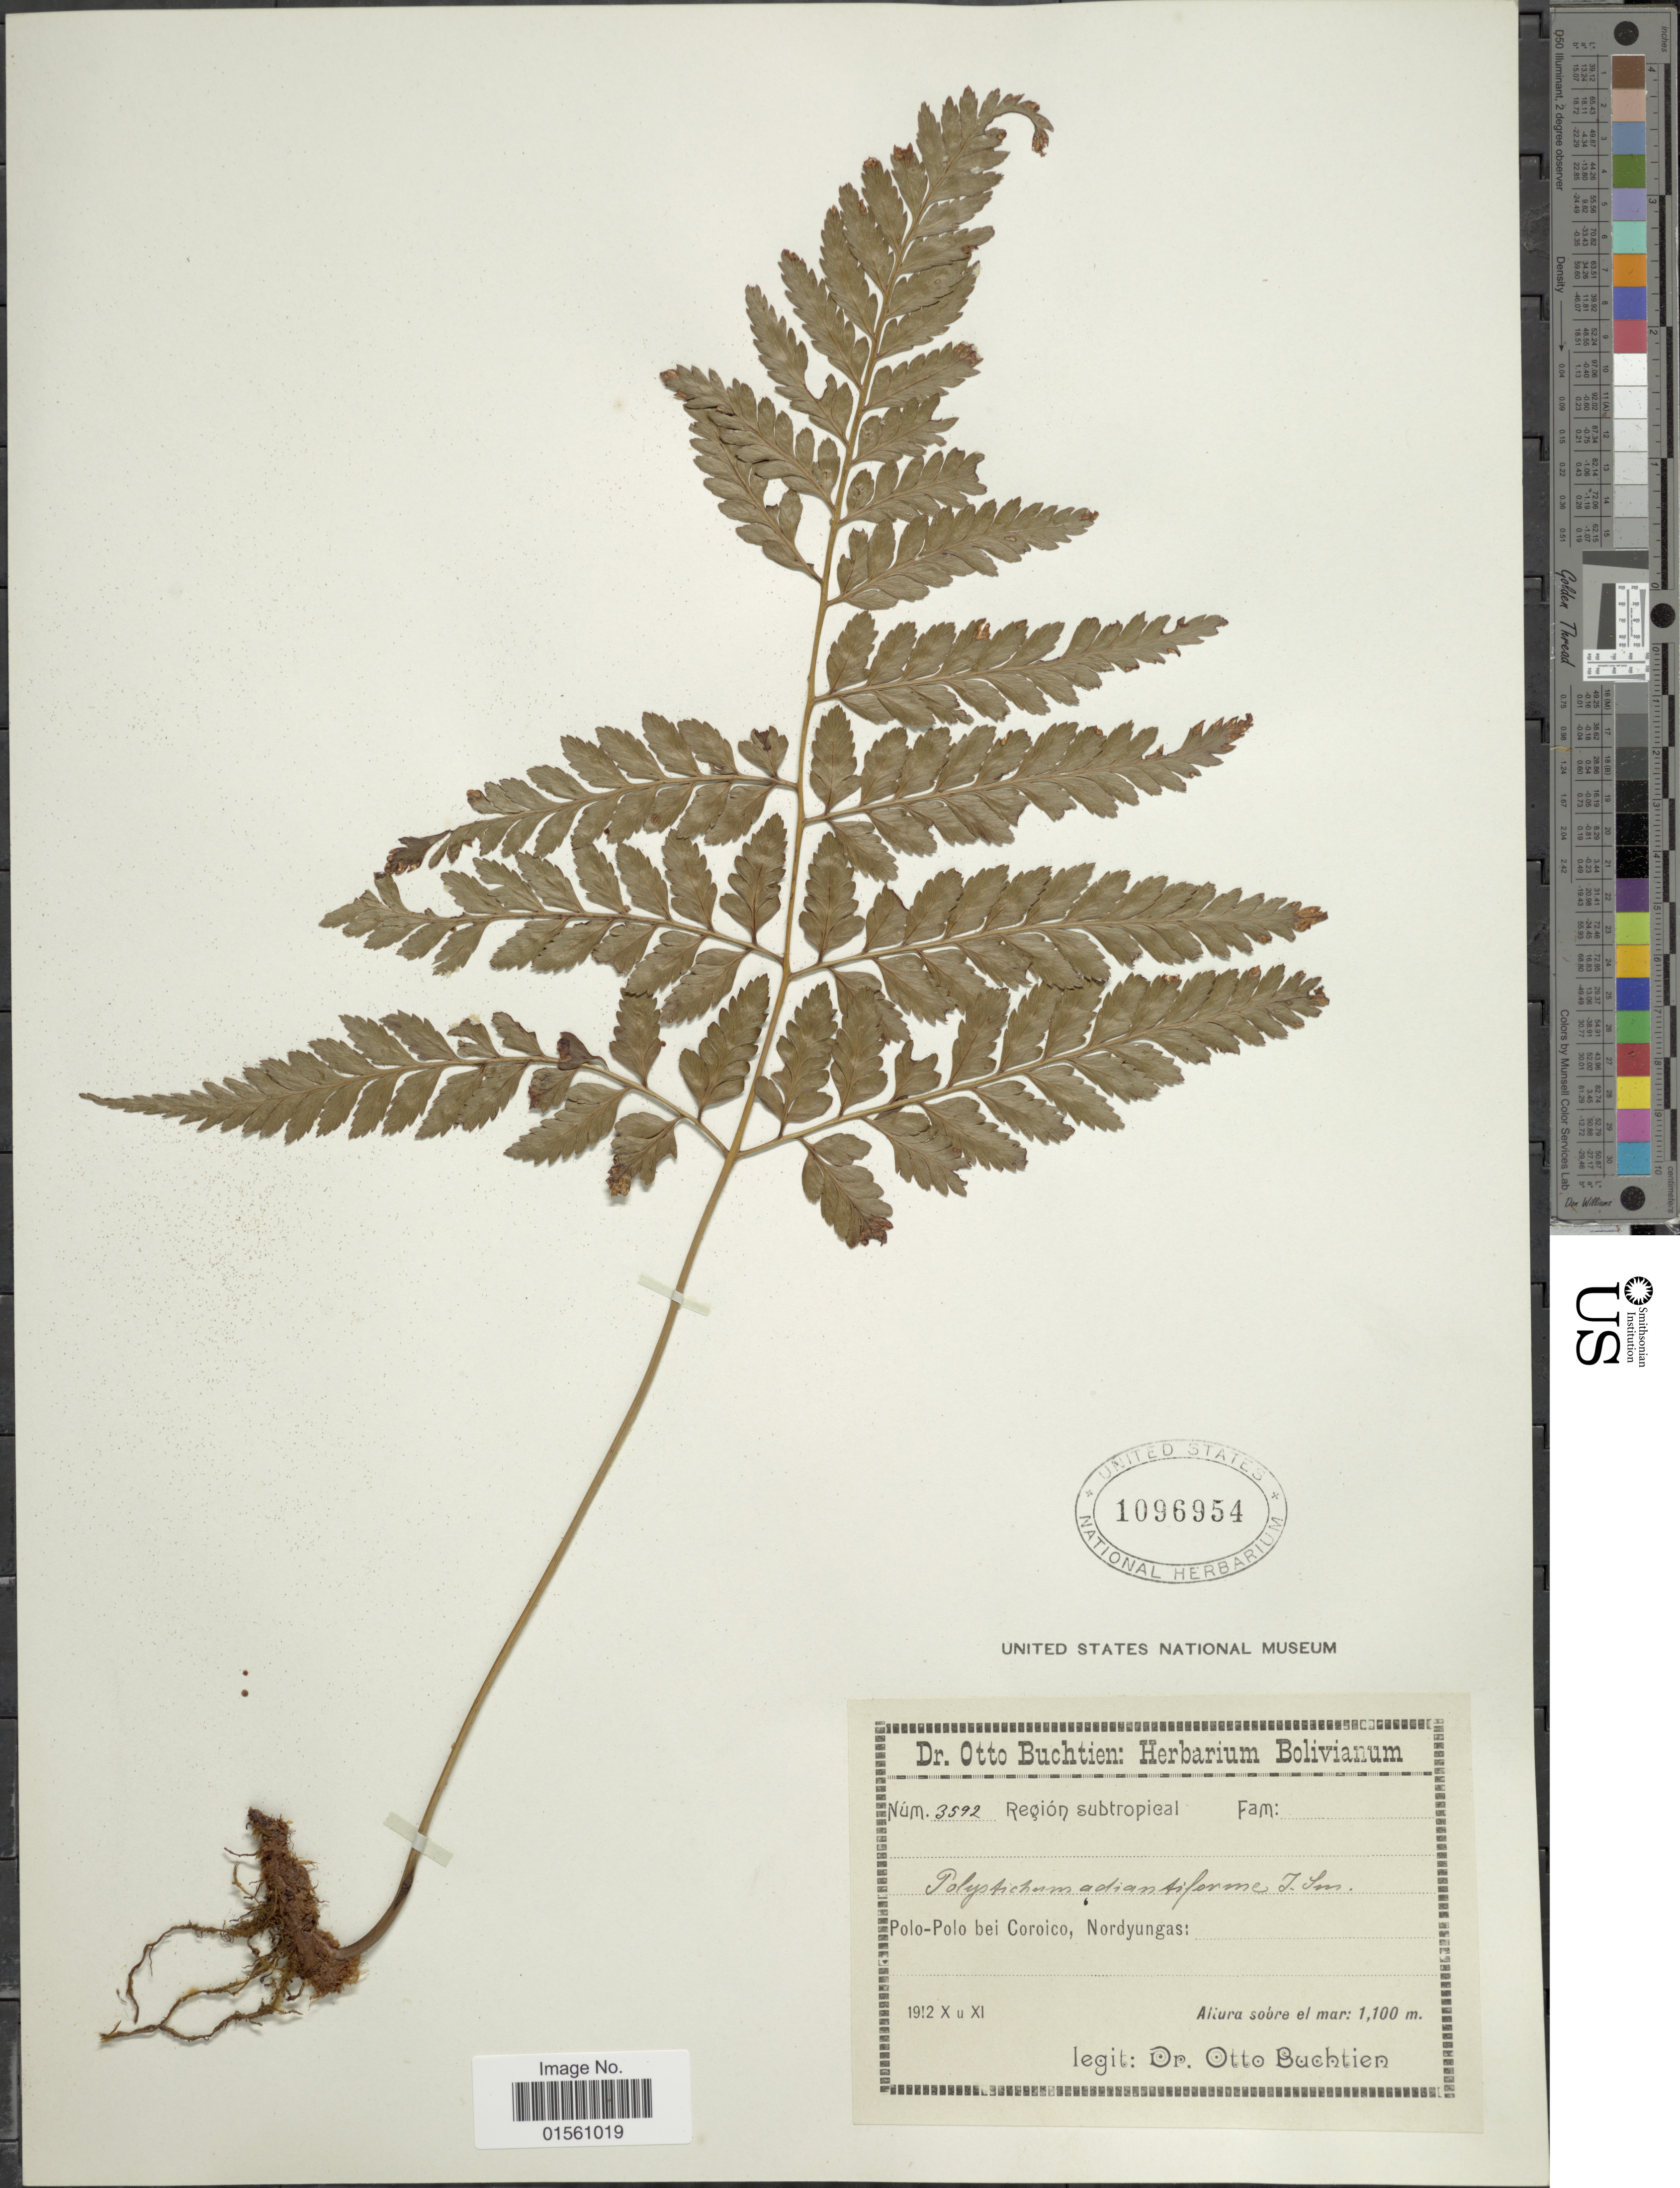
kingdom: Plantae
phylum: Tracheophyta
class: Polypodiopsida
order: Polypodiales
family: Dryopteridaceae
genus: Rumohra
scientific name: Rumohra adiantiformis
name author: (G. Forst.) Ching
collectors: O. Buchtien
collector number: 3592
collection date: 1912-10/1912-11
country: Bolivia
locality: Polo-Polo bei Coroico, Nordyungas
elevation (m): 1100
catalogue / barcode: US 1096954